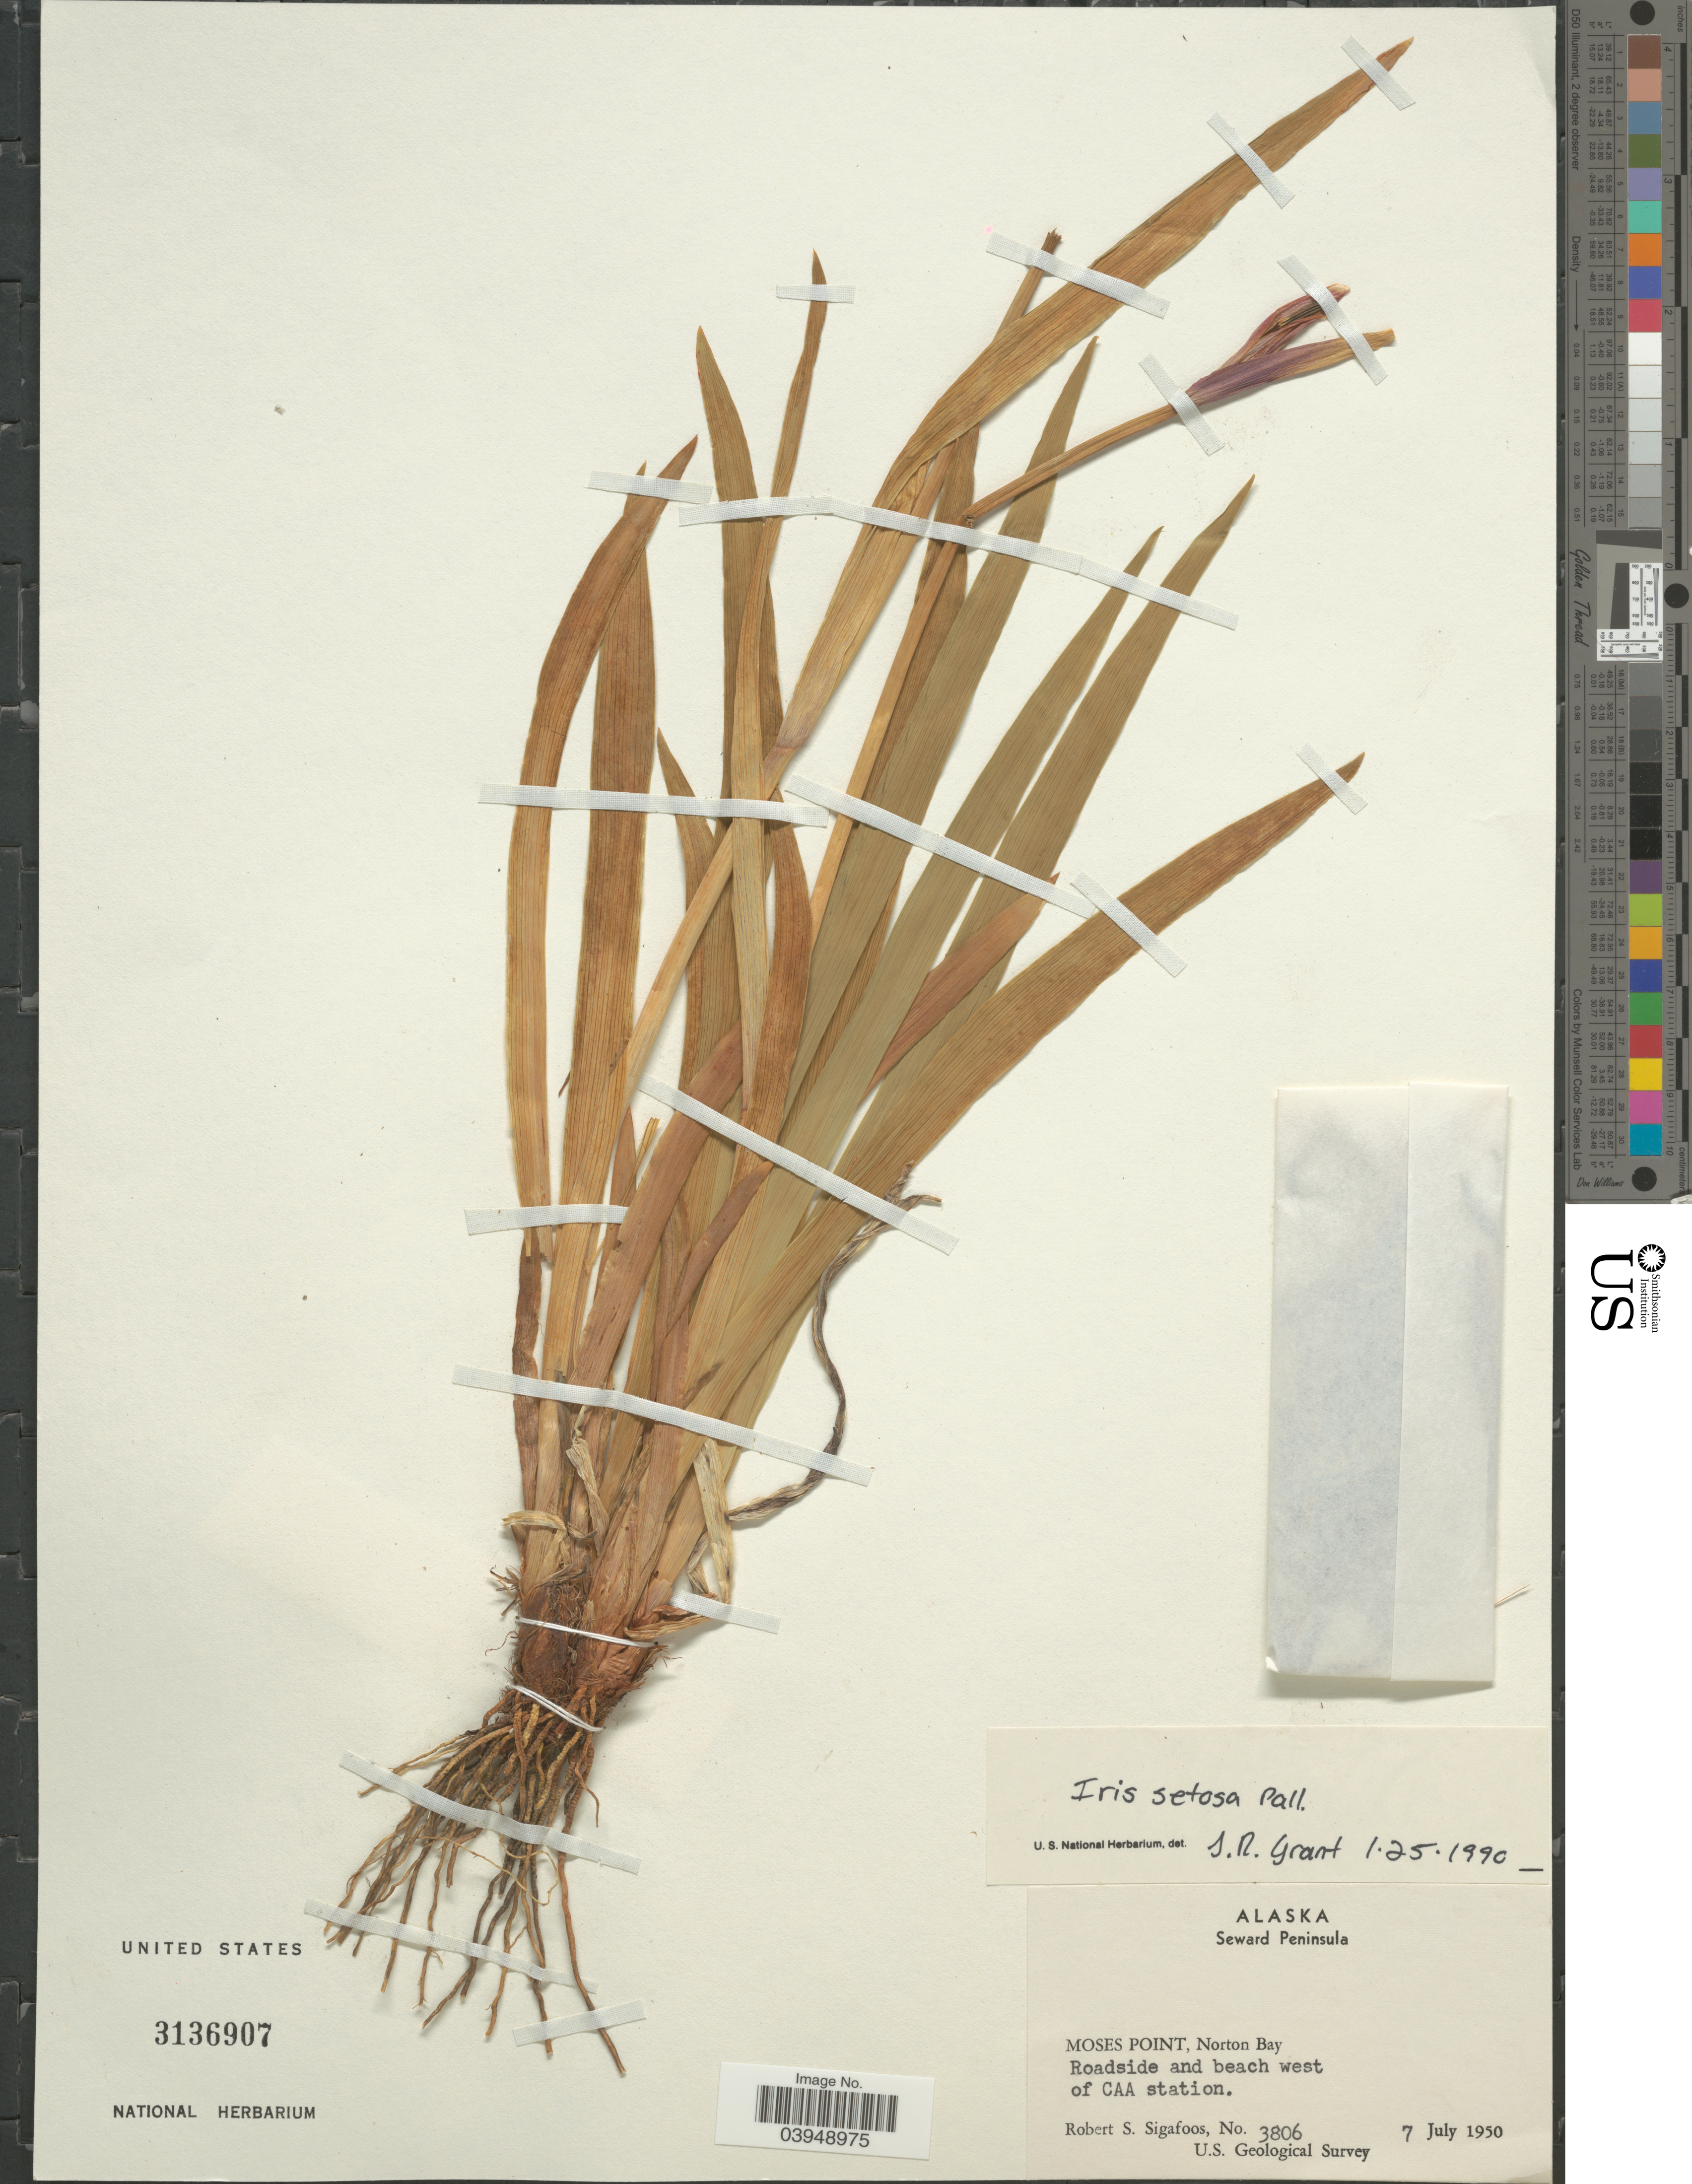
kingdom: Plantae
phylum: Tracheophyta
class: Liliopsida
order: Asparagales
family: Iridaceae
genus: Iris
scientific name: Iris setosa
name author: Pall. ex Link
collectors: R. Sigafoos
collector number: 3806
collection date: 1950-07-07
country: United States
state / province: Alaska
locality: Seward Peninsula. Moses Point, Norton Bay. Roadside and beach west of CAA station.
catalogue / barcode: US 3136907